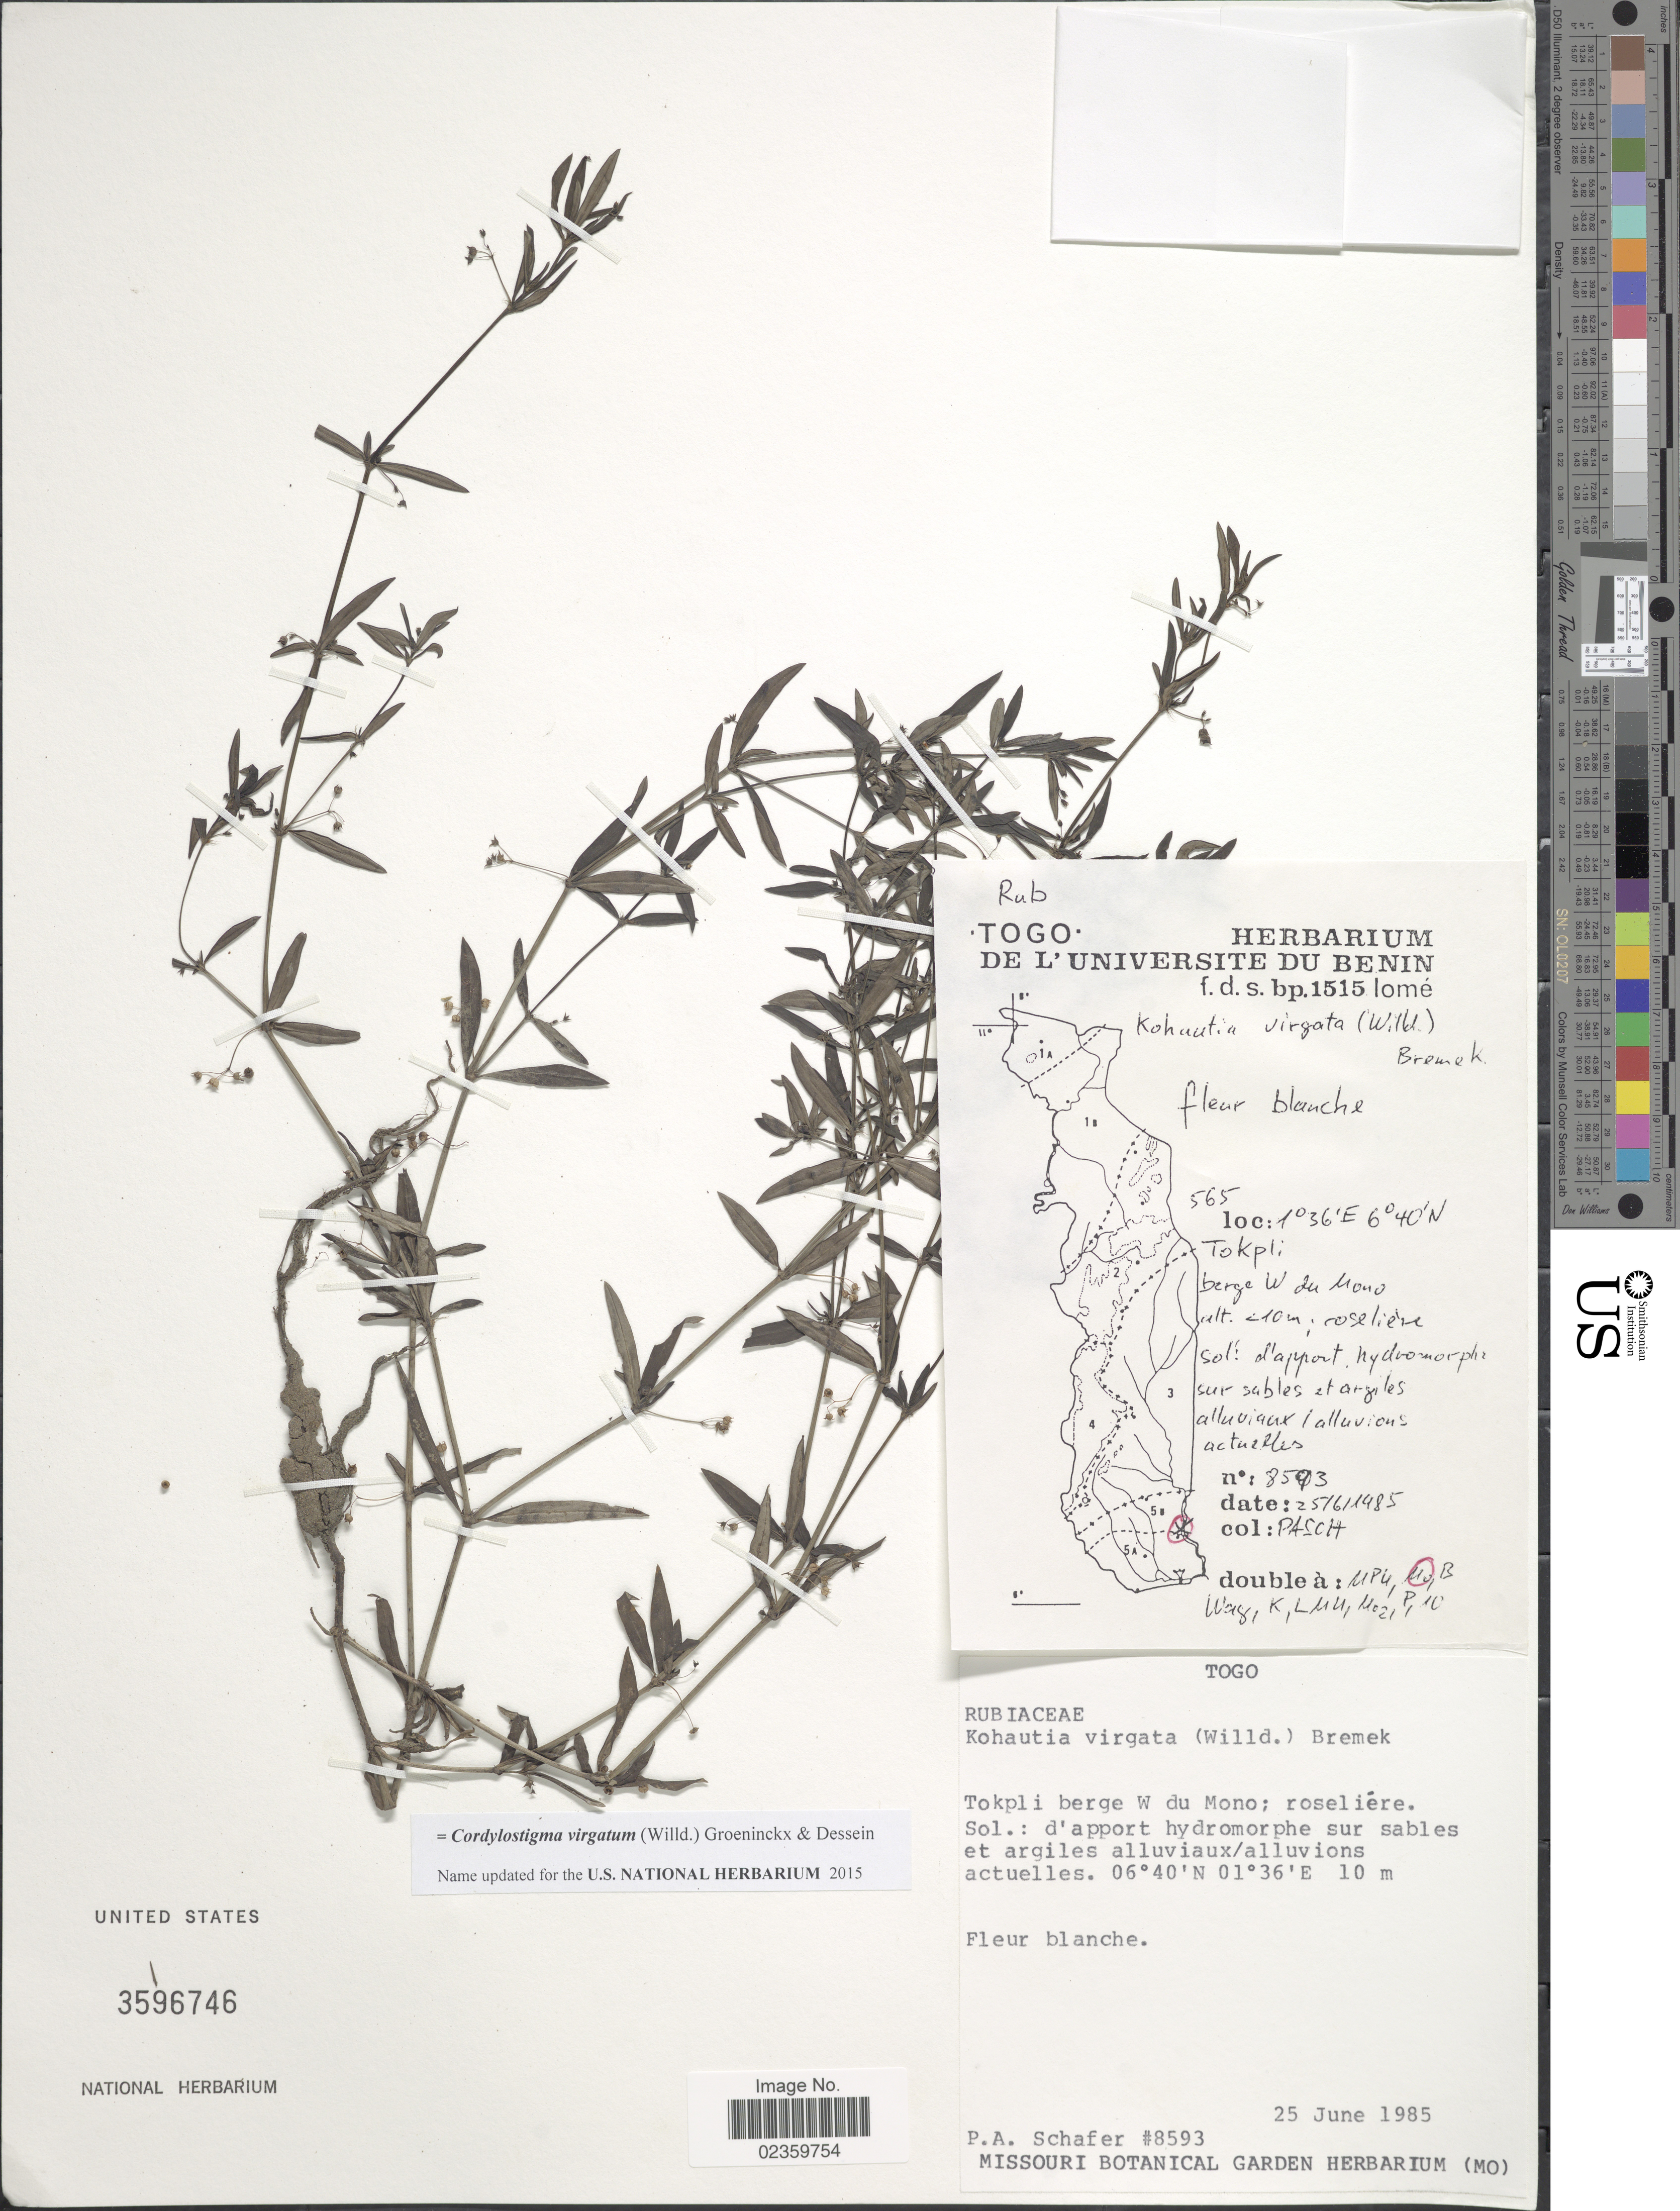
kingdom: Plantae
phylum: Tracheophyta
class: Magnoliopsida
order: Gentianales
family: Rubiaceae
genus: Cordylostigma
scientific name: Cordylostigma virgatum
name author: (Willd.) Groeninckx & Dessein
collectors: P. Schafer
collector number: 8593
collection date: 1985-06-25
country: Togo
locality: Tokpli berge W du Mono; roseliere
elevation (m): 10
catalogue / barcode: US 3596746